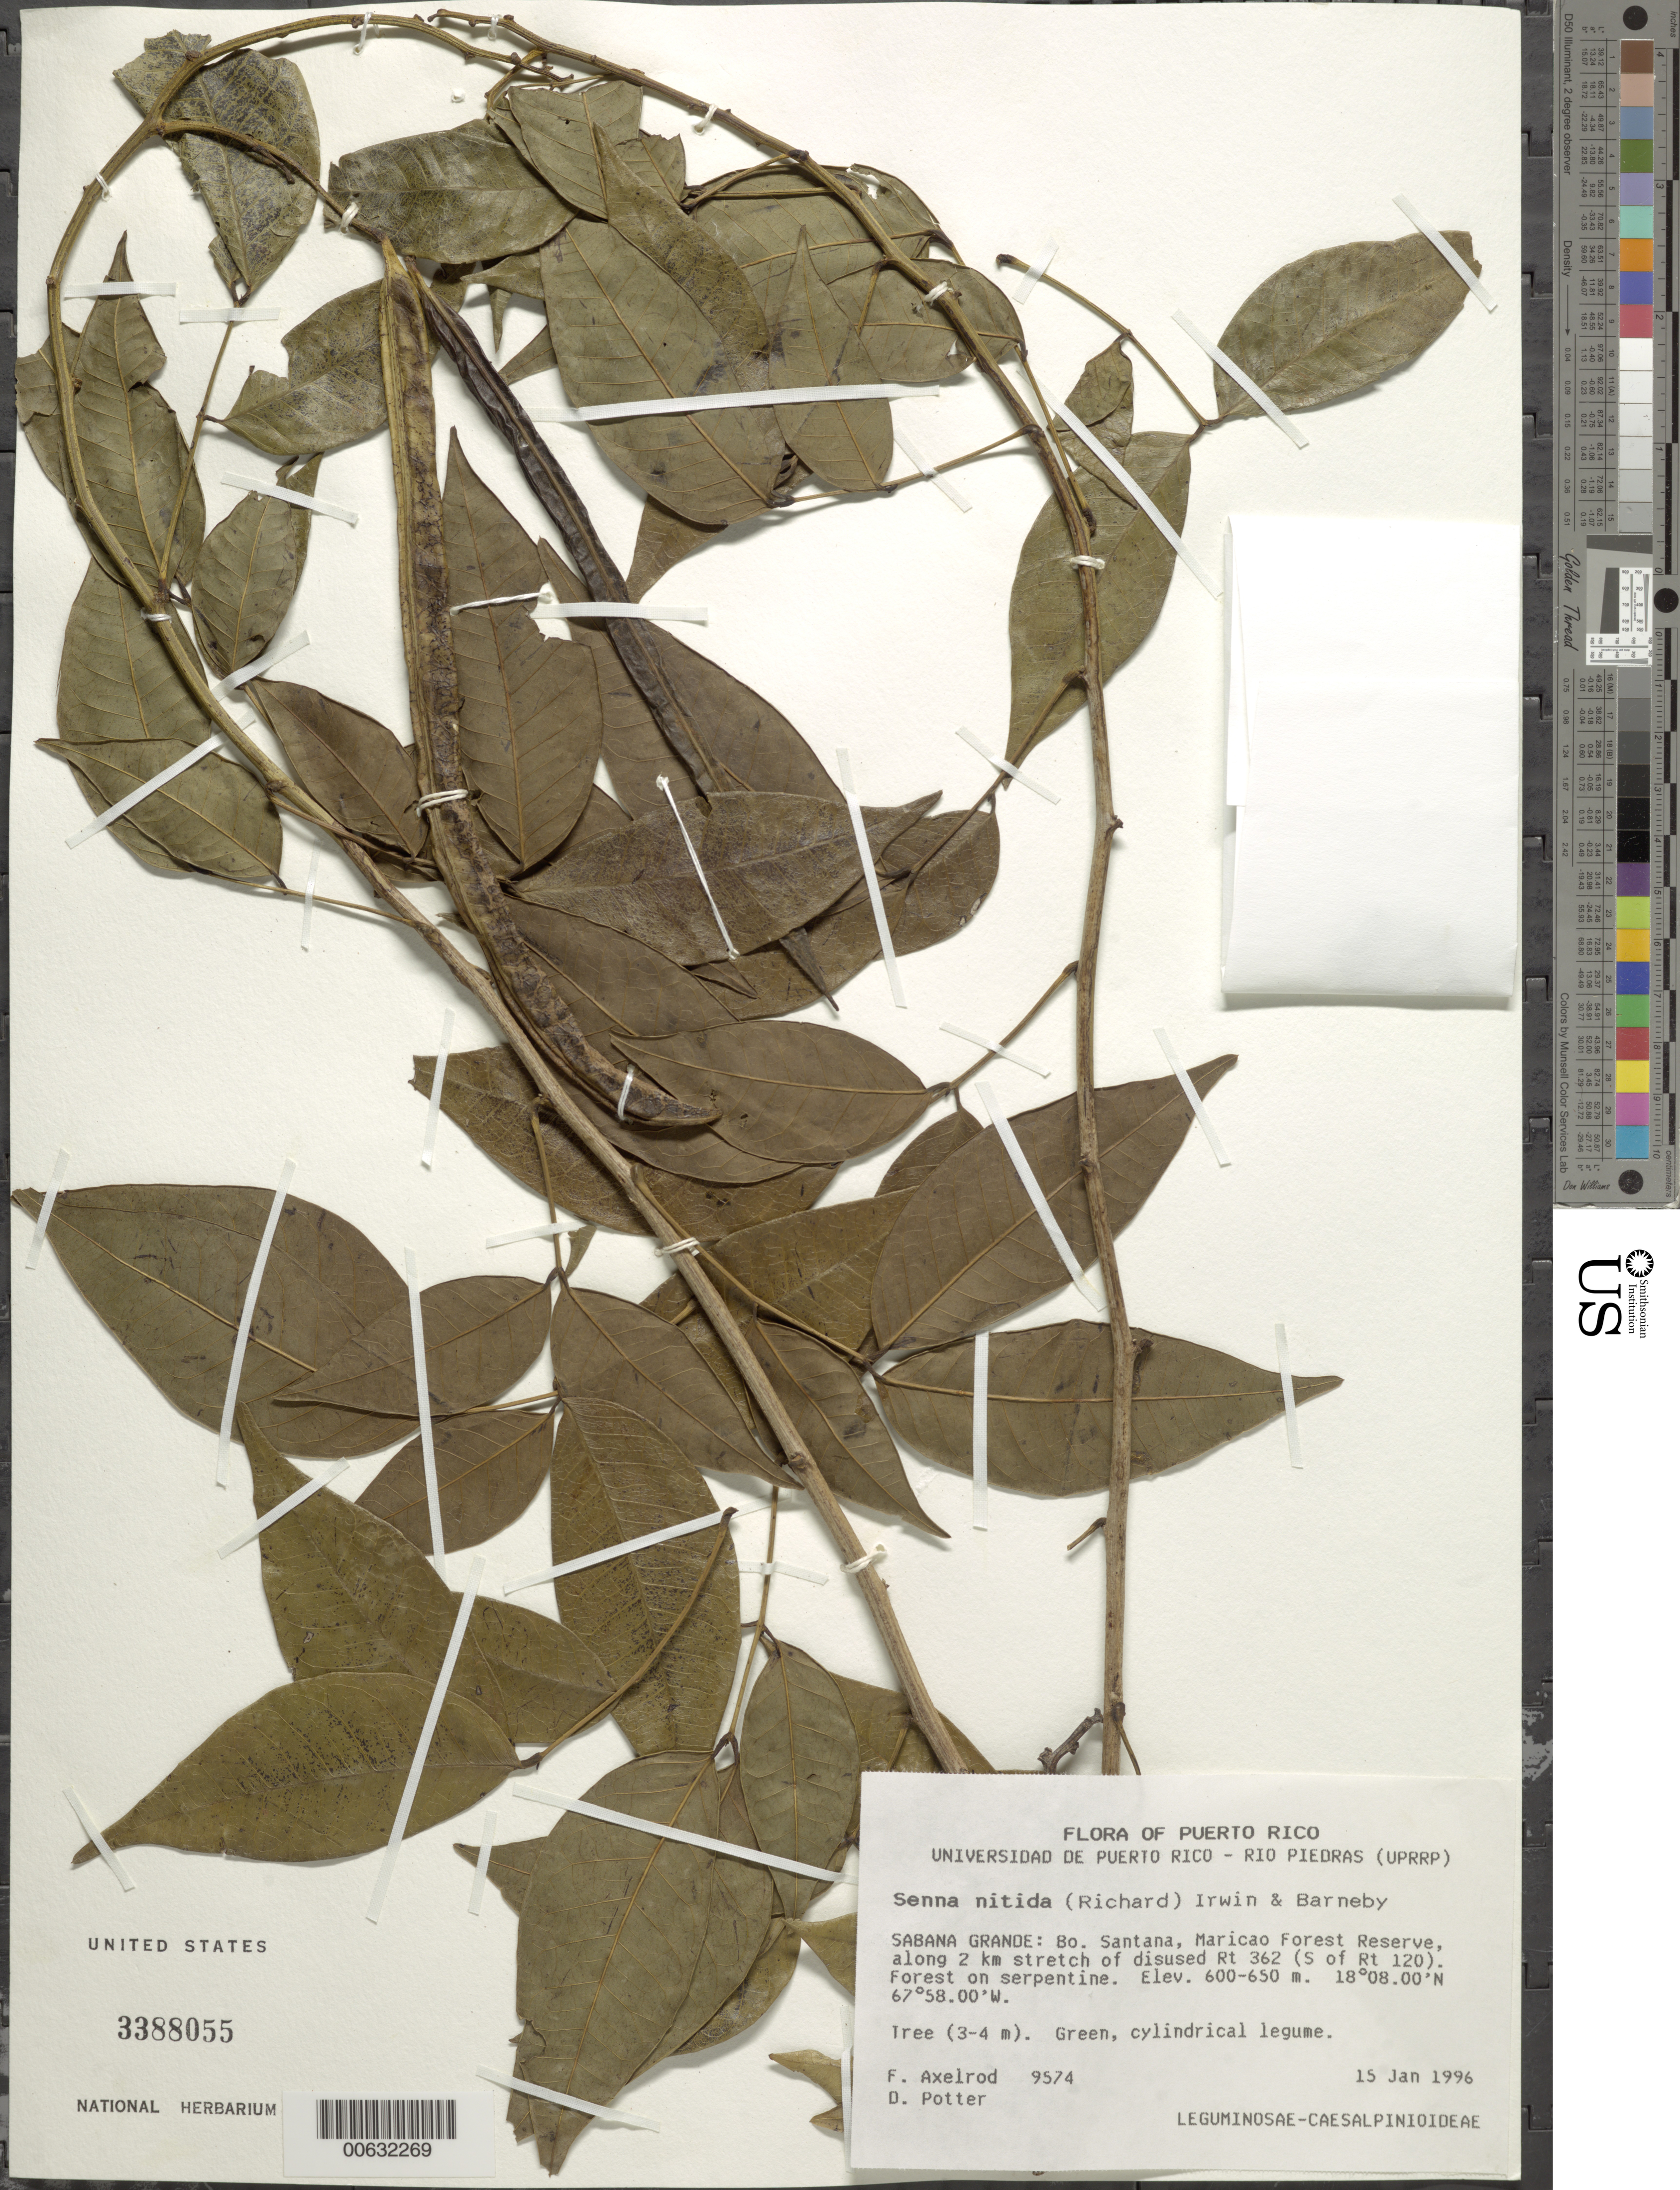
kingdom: Plantae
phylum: Tracheophyta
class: Magnoliopsida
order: Fabales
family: Fabaceae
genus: Senna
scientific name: Senna nitida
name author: (Rich.) H.S. Irwin & Barneby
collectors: F. S. Axelrod & D. Potter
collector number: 9574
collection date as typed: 15 Jan 1996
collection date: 1996-01-15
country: Puerto Rico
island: Greater Antilles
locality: Rio piedras, sabana grande, bo. santana, maricao forest reserve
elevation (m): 600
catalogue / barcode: US 3388055